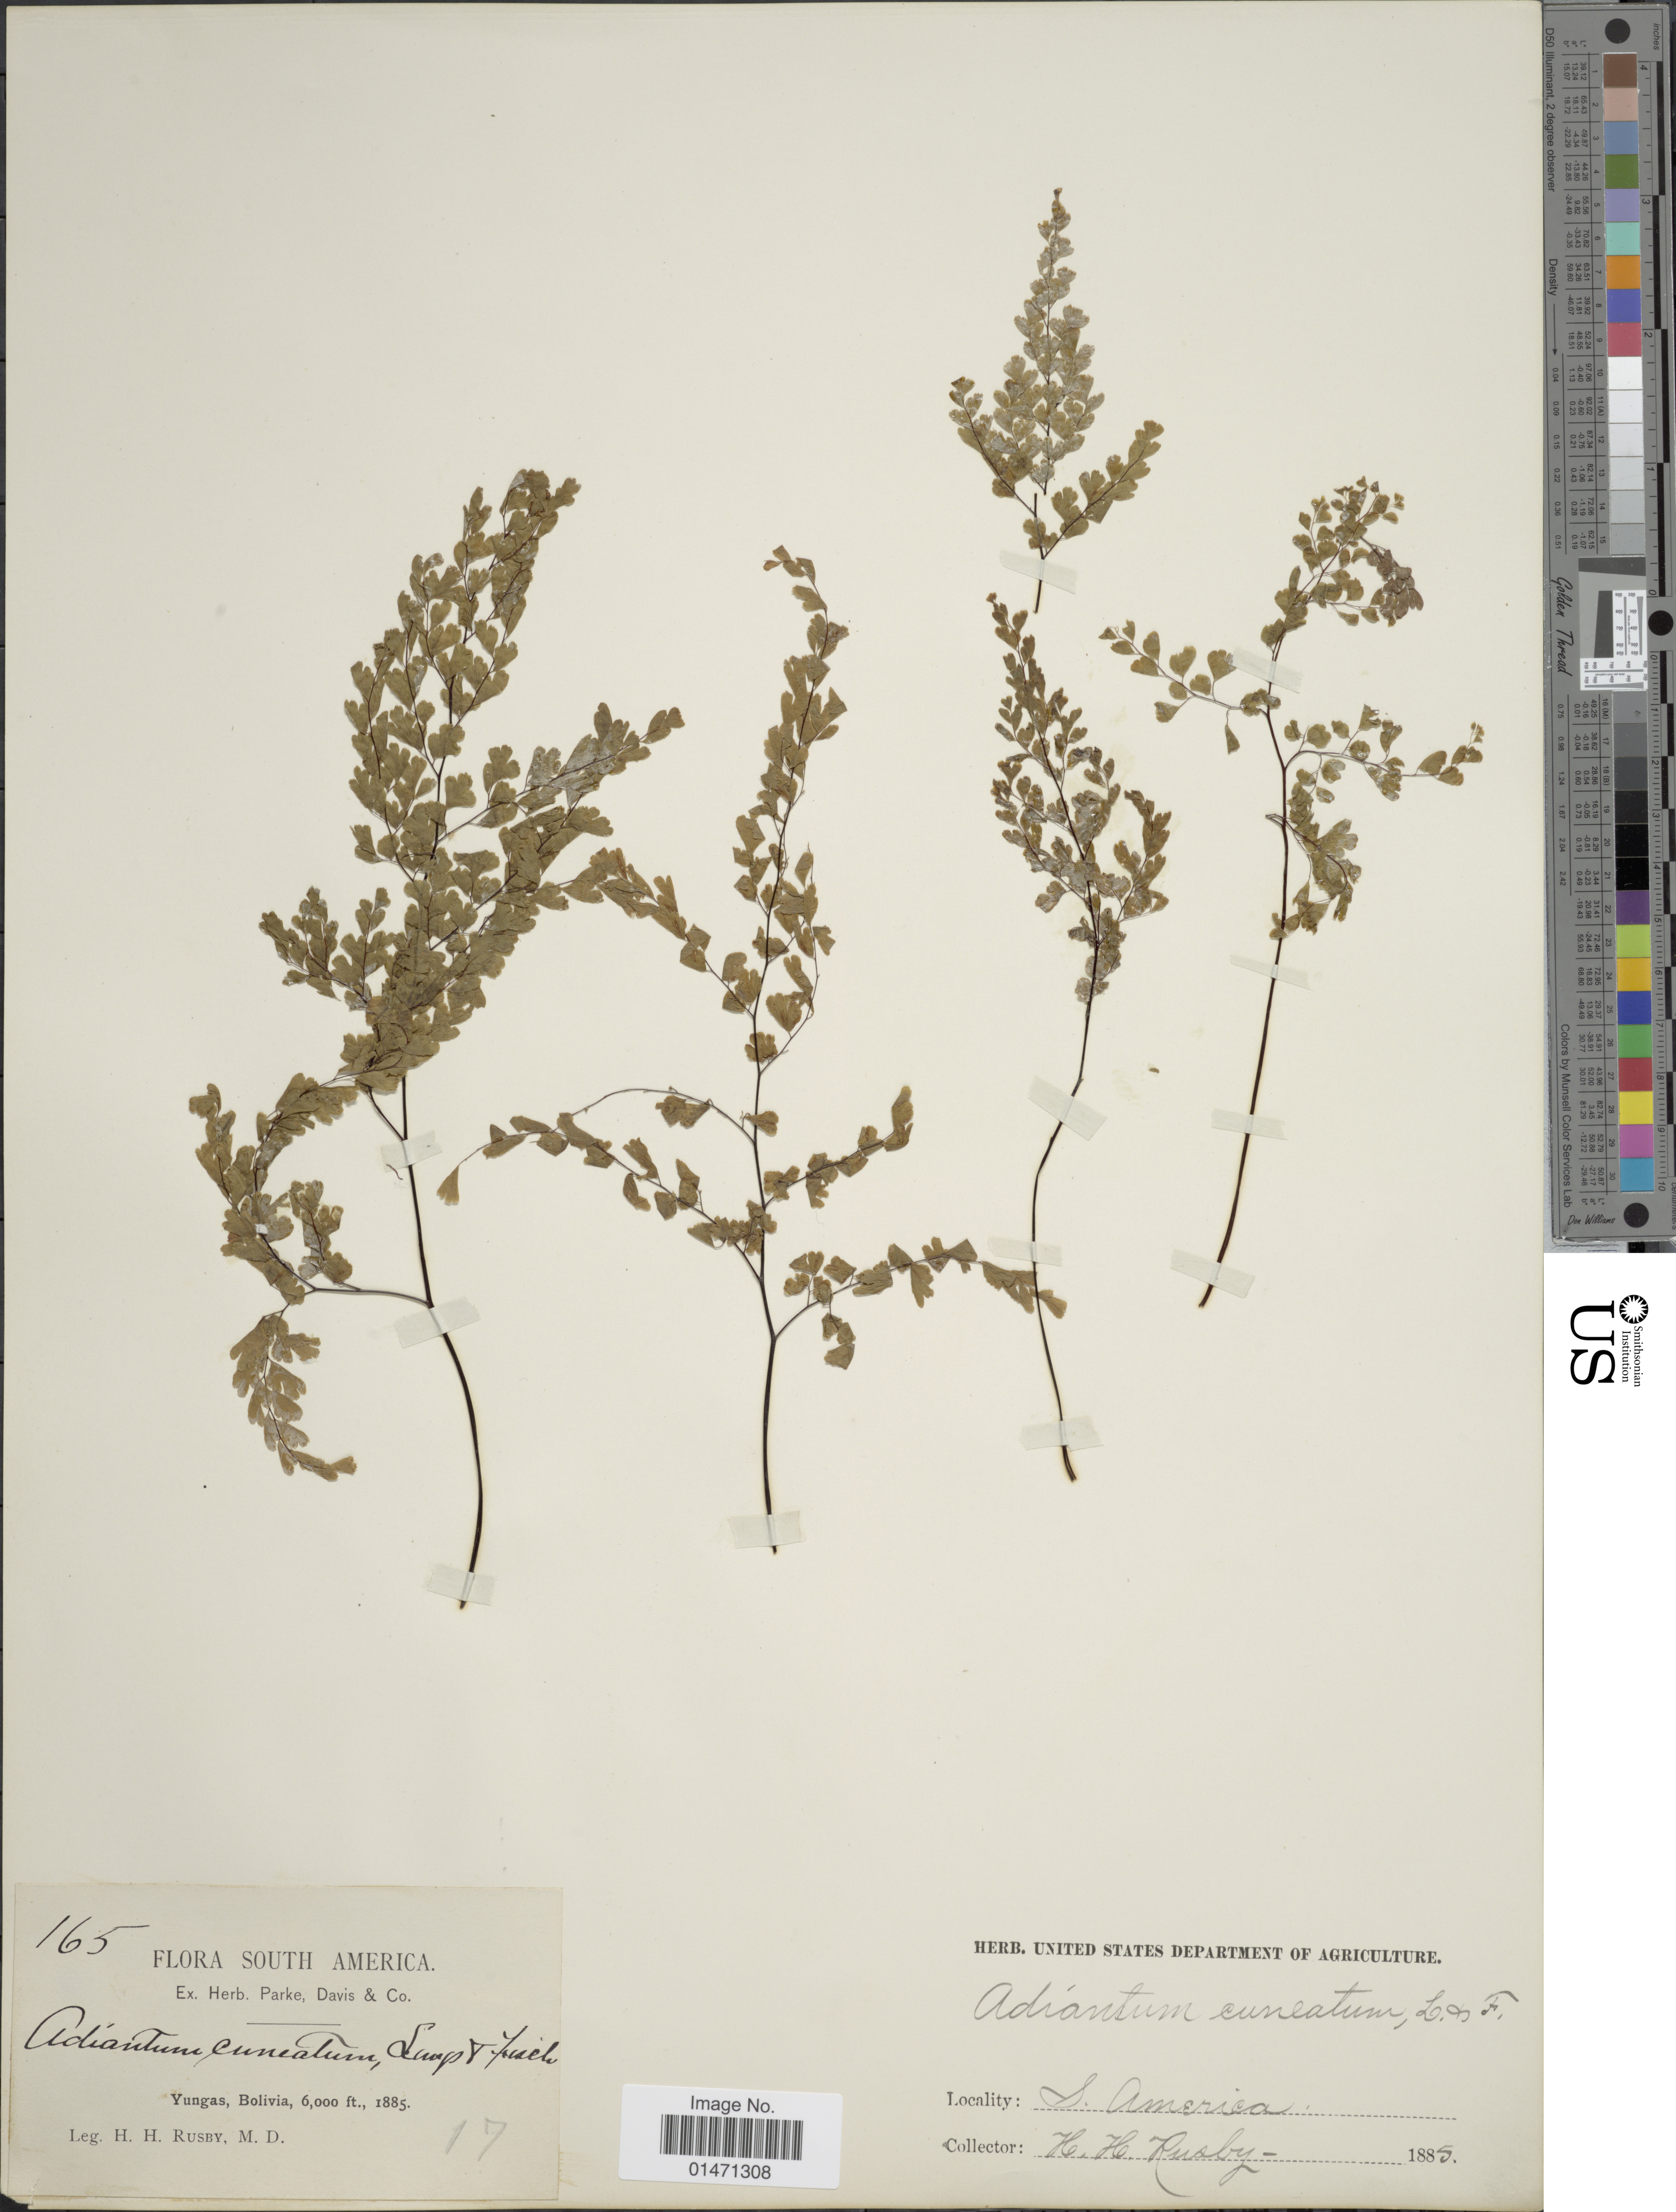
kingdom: Plantae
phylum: Tracheophyta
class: Polypodiopsida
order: Polypodiales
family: Pteridaceae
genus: Adiantum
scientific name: Adiantum raddianum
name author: C. Presl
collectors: H. H. Rusby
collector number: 165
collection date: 1885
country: Bolivia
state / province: La Paz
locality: Yungas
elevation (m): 1829